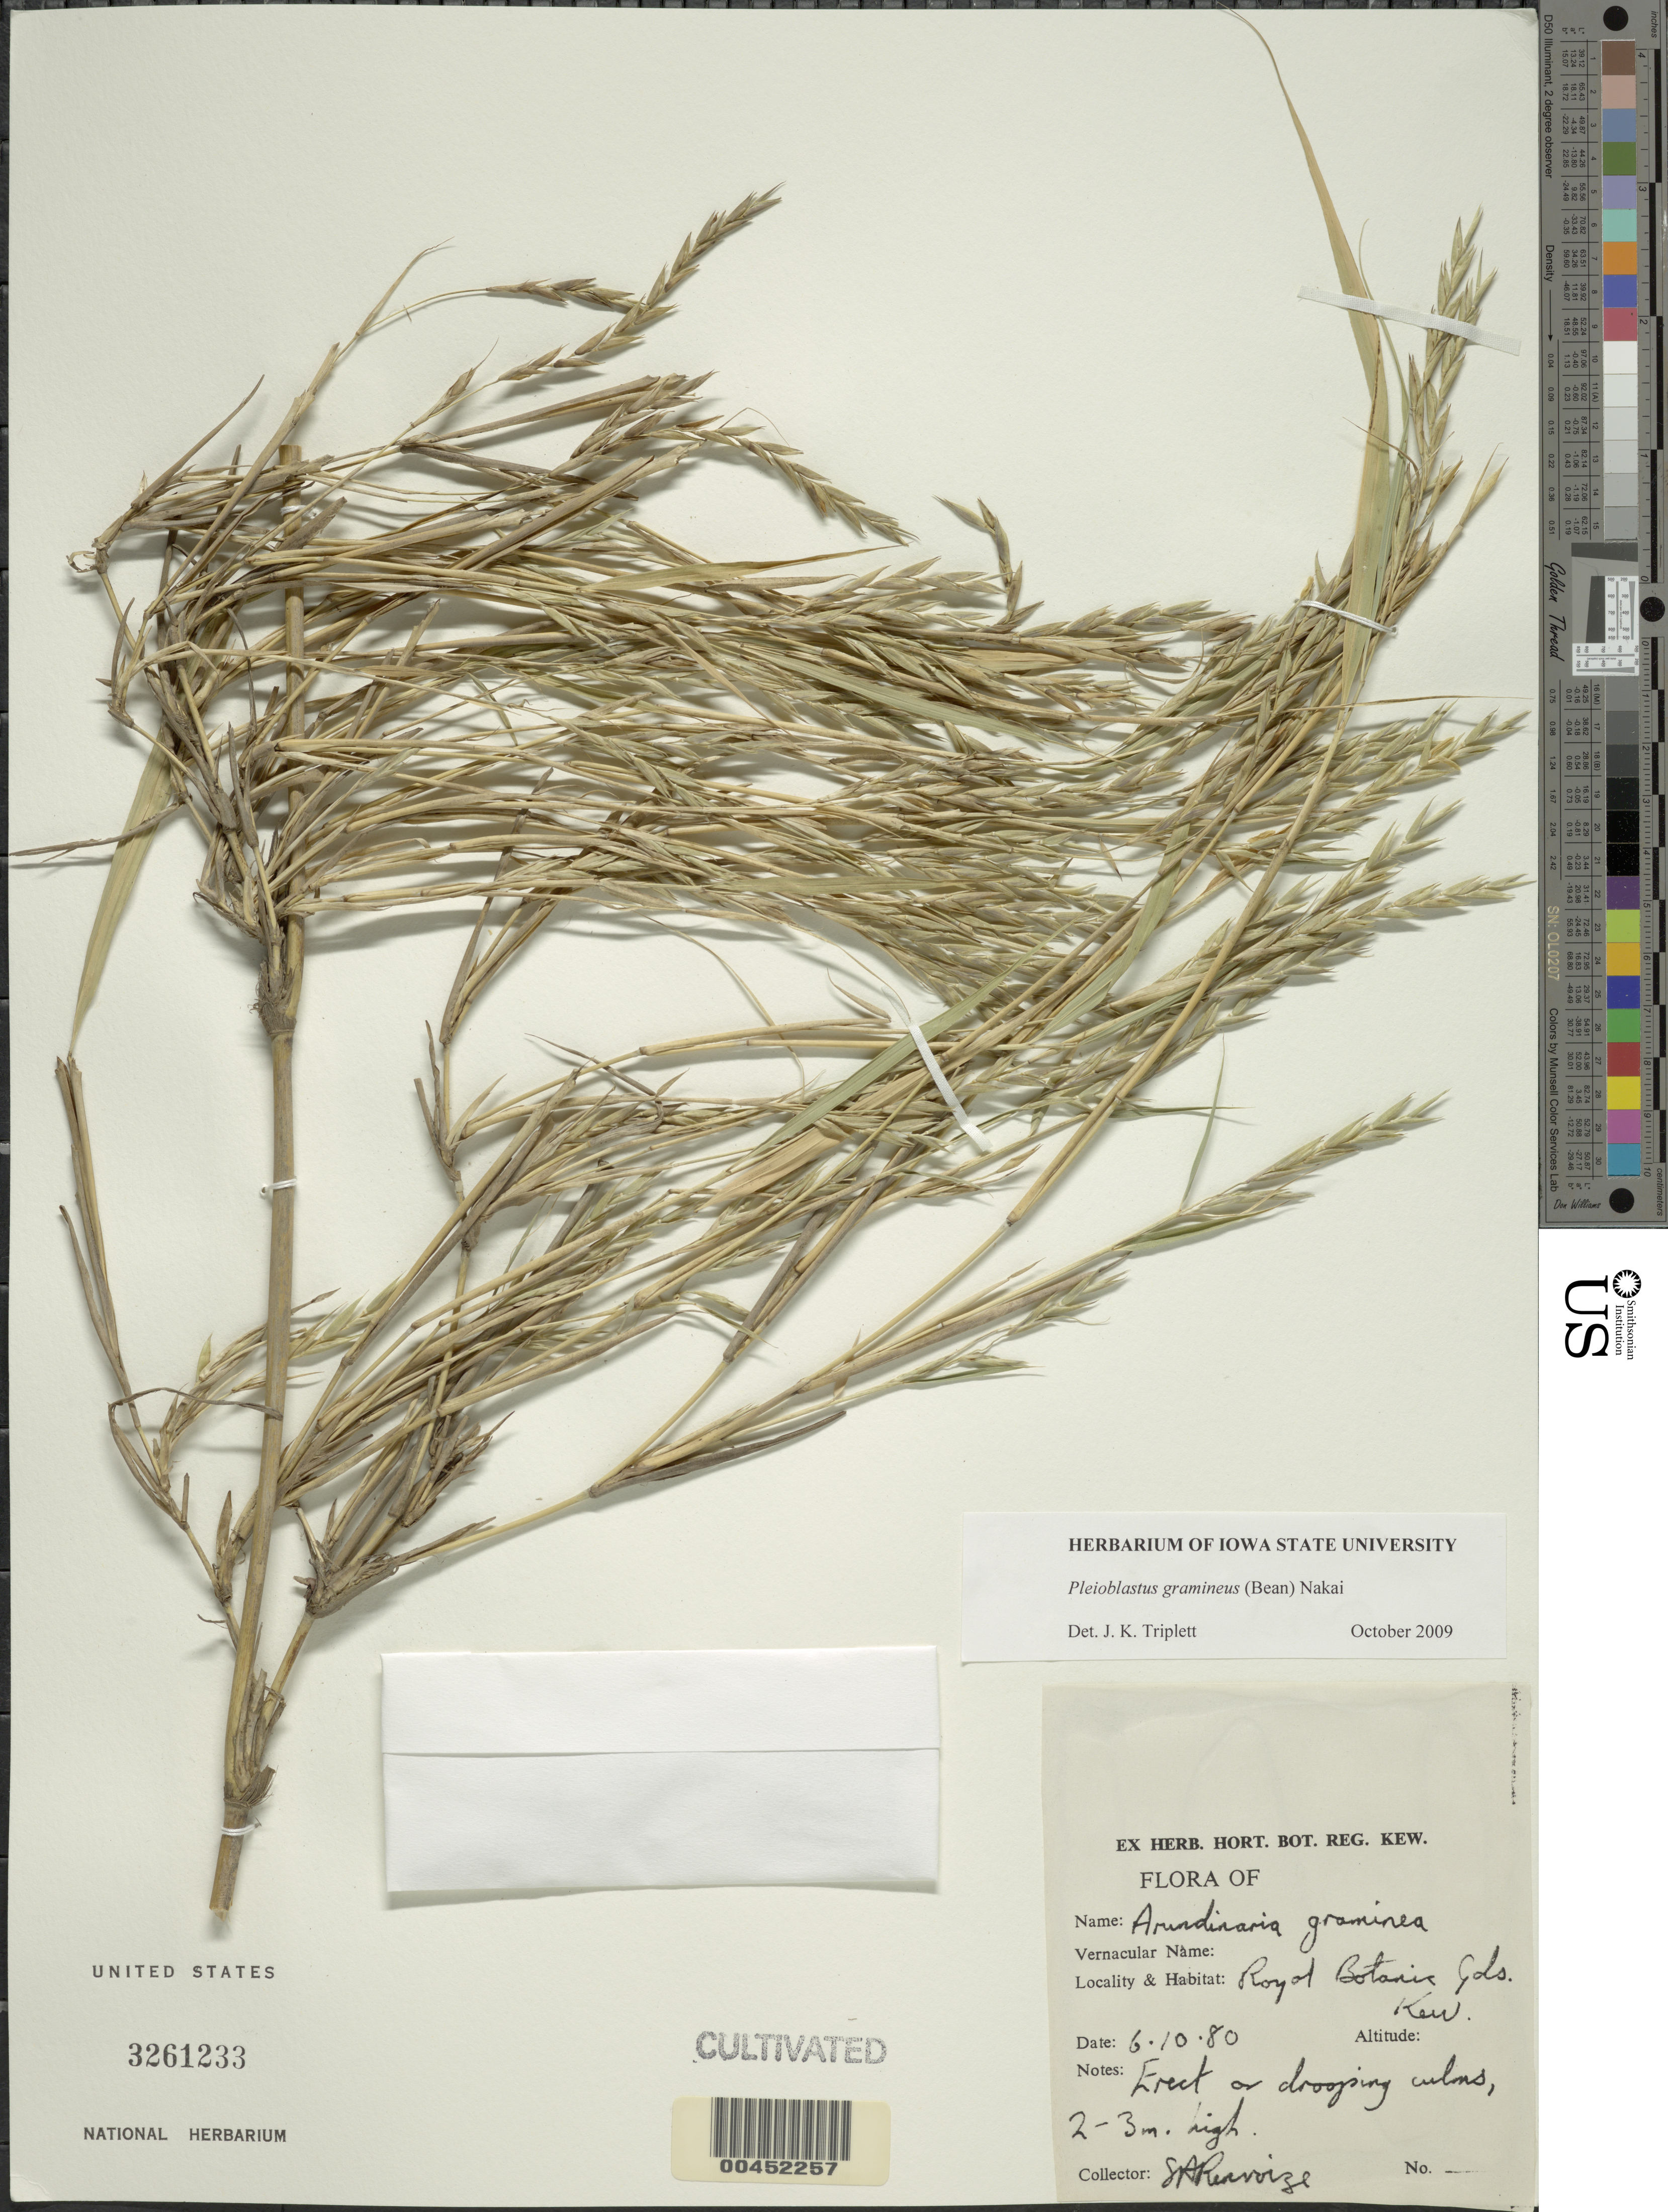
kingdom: Plantae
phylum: Tracheophyta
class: Liliopsida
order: Poales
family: Poaceae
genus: Pleioblastus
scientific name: Pleioblastus gramineus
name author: (Bean) Nakai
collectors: S. A. Renvoize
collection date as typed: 06 Oct 1980 or 10 Jun 1980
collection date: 1980-06-10 or 1980-10-06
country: United Kingdom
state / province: England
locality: Royal Botanic Gardens, Kew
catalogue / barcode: US 3261233